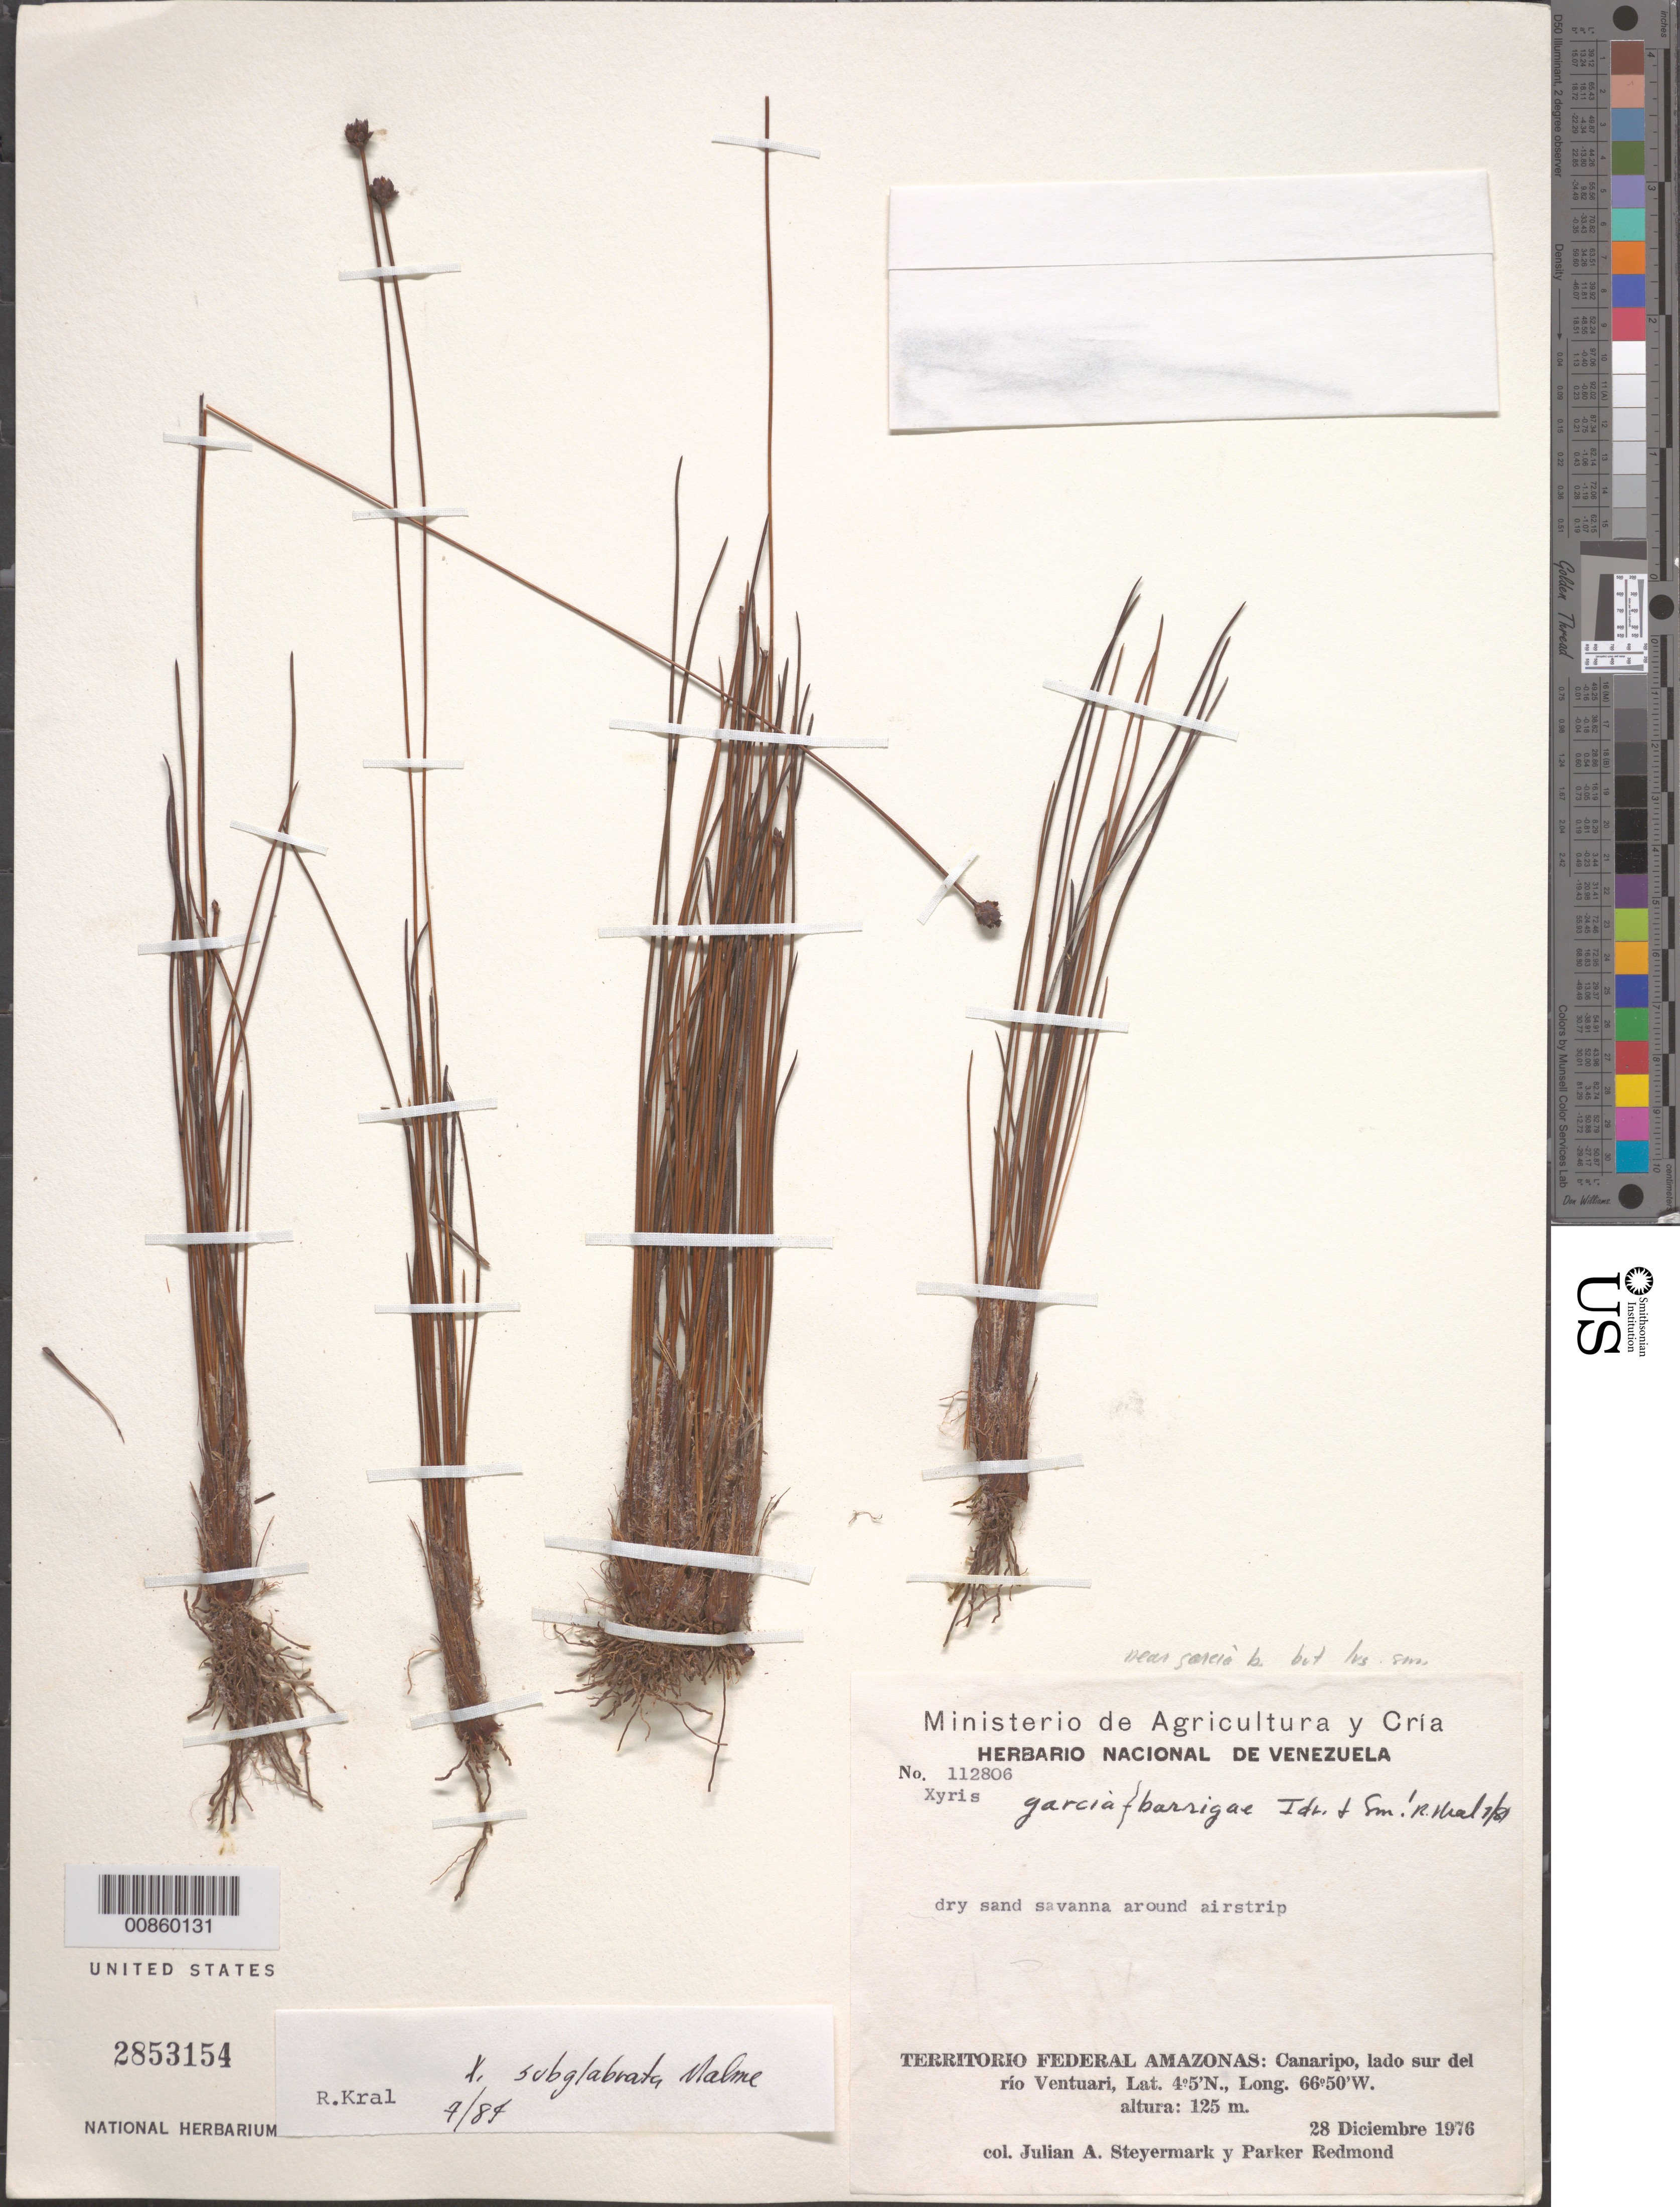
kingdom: Plantae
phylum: Tracheophyta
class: Liliopsida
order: Poales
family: Xyridaceae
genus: Xyris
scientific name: Xyris subglabrata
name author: Malme in Gleason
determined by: Kral, Robert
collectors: J. Steyermark & P. Redmond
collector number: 112806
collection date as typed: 28-Dec-76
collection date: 1976-12-28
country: Venezuela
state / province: Amazonas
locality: Canaripo, lado sur del Río Ventuari; around airstrip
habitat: Dry sand savanna.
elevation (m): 125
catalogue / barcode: US 2853154